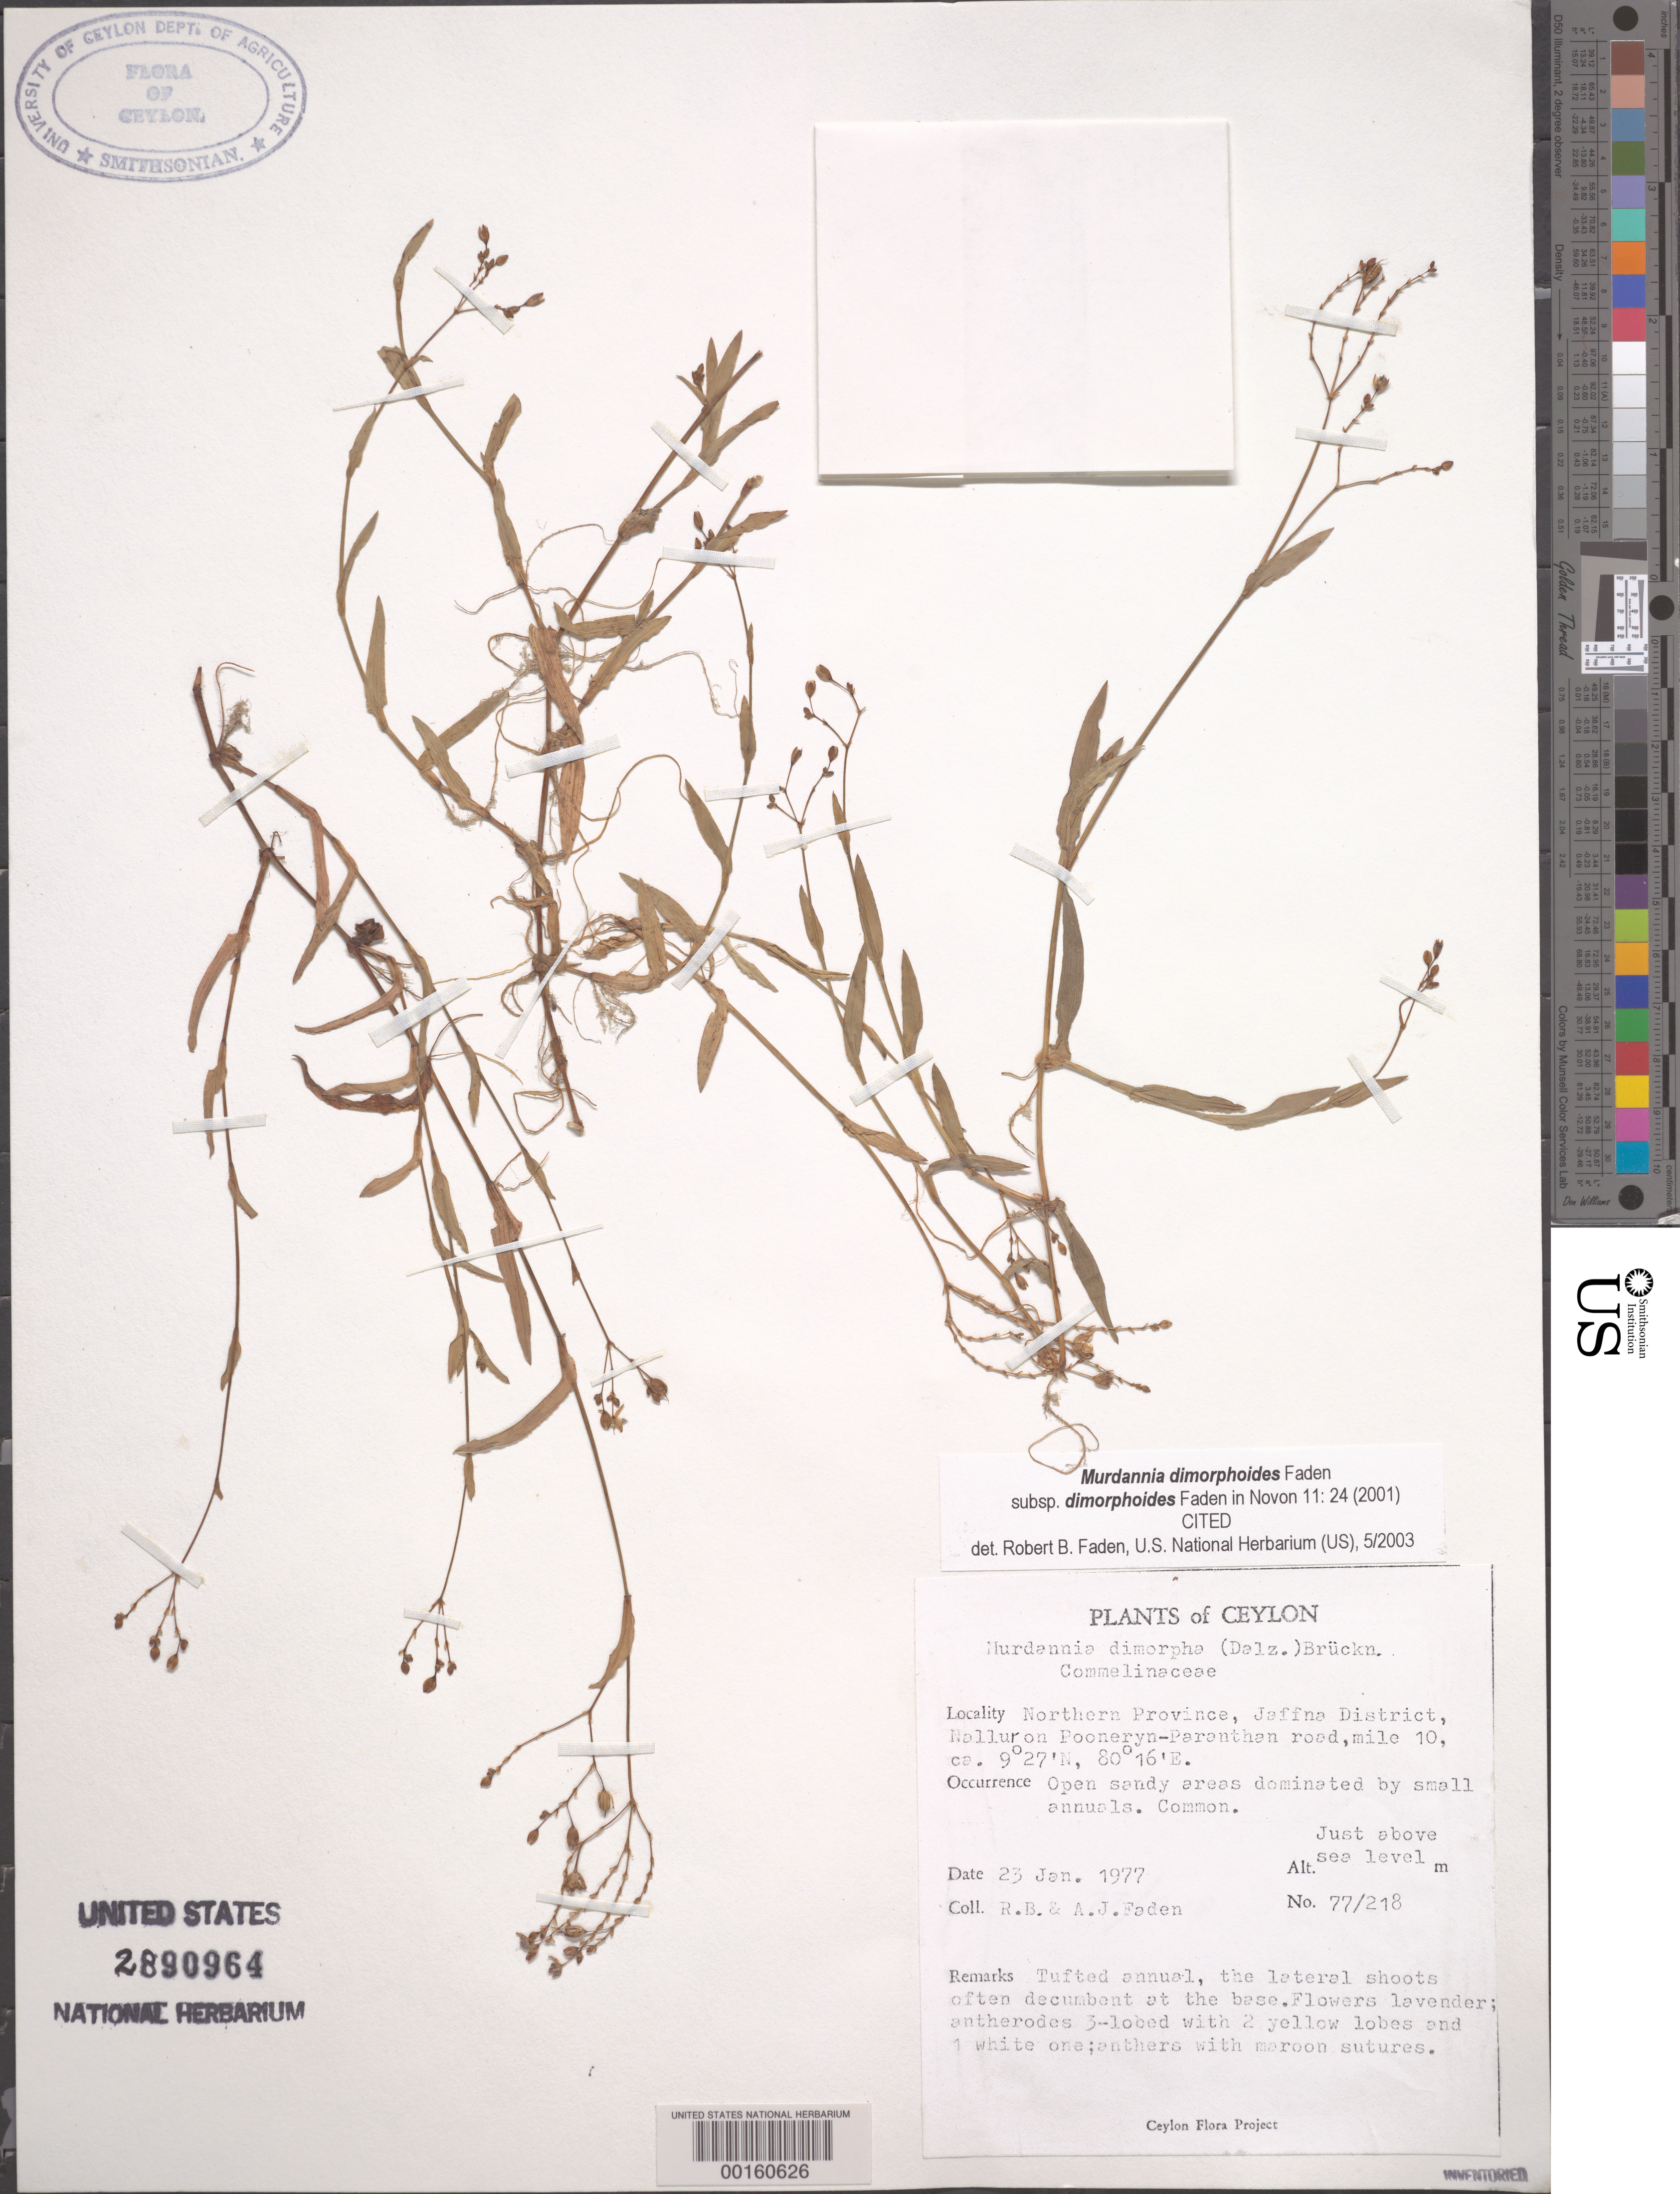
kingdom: Plantae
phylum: Tracheophyta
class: Liliopsida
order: Commelinales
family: Commelinaceae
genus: Murdannia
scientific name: Murdannia dimorphoides subsp. dimorphoides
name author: Faden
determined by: Faden, Robert B., (US), Smithsonian Institution - National Museum of Natural History (UNITED STATES)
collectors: R. B. Faden & A. J. Faden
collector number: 77/218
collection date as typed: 23 Jan 1977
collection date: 1977-01-23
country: Sri Lanka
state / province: Northern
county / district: Jaffna Dist.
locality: Nallur, on pooneryn-paranthan road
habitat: Roadside; open sandy areas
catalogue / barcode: US 2890964